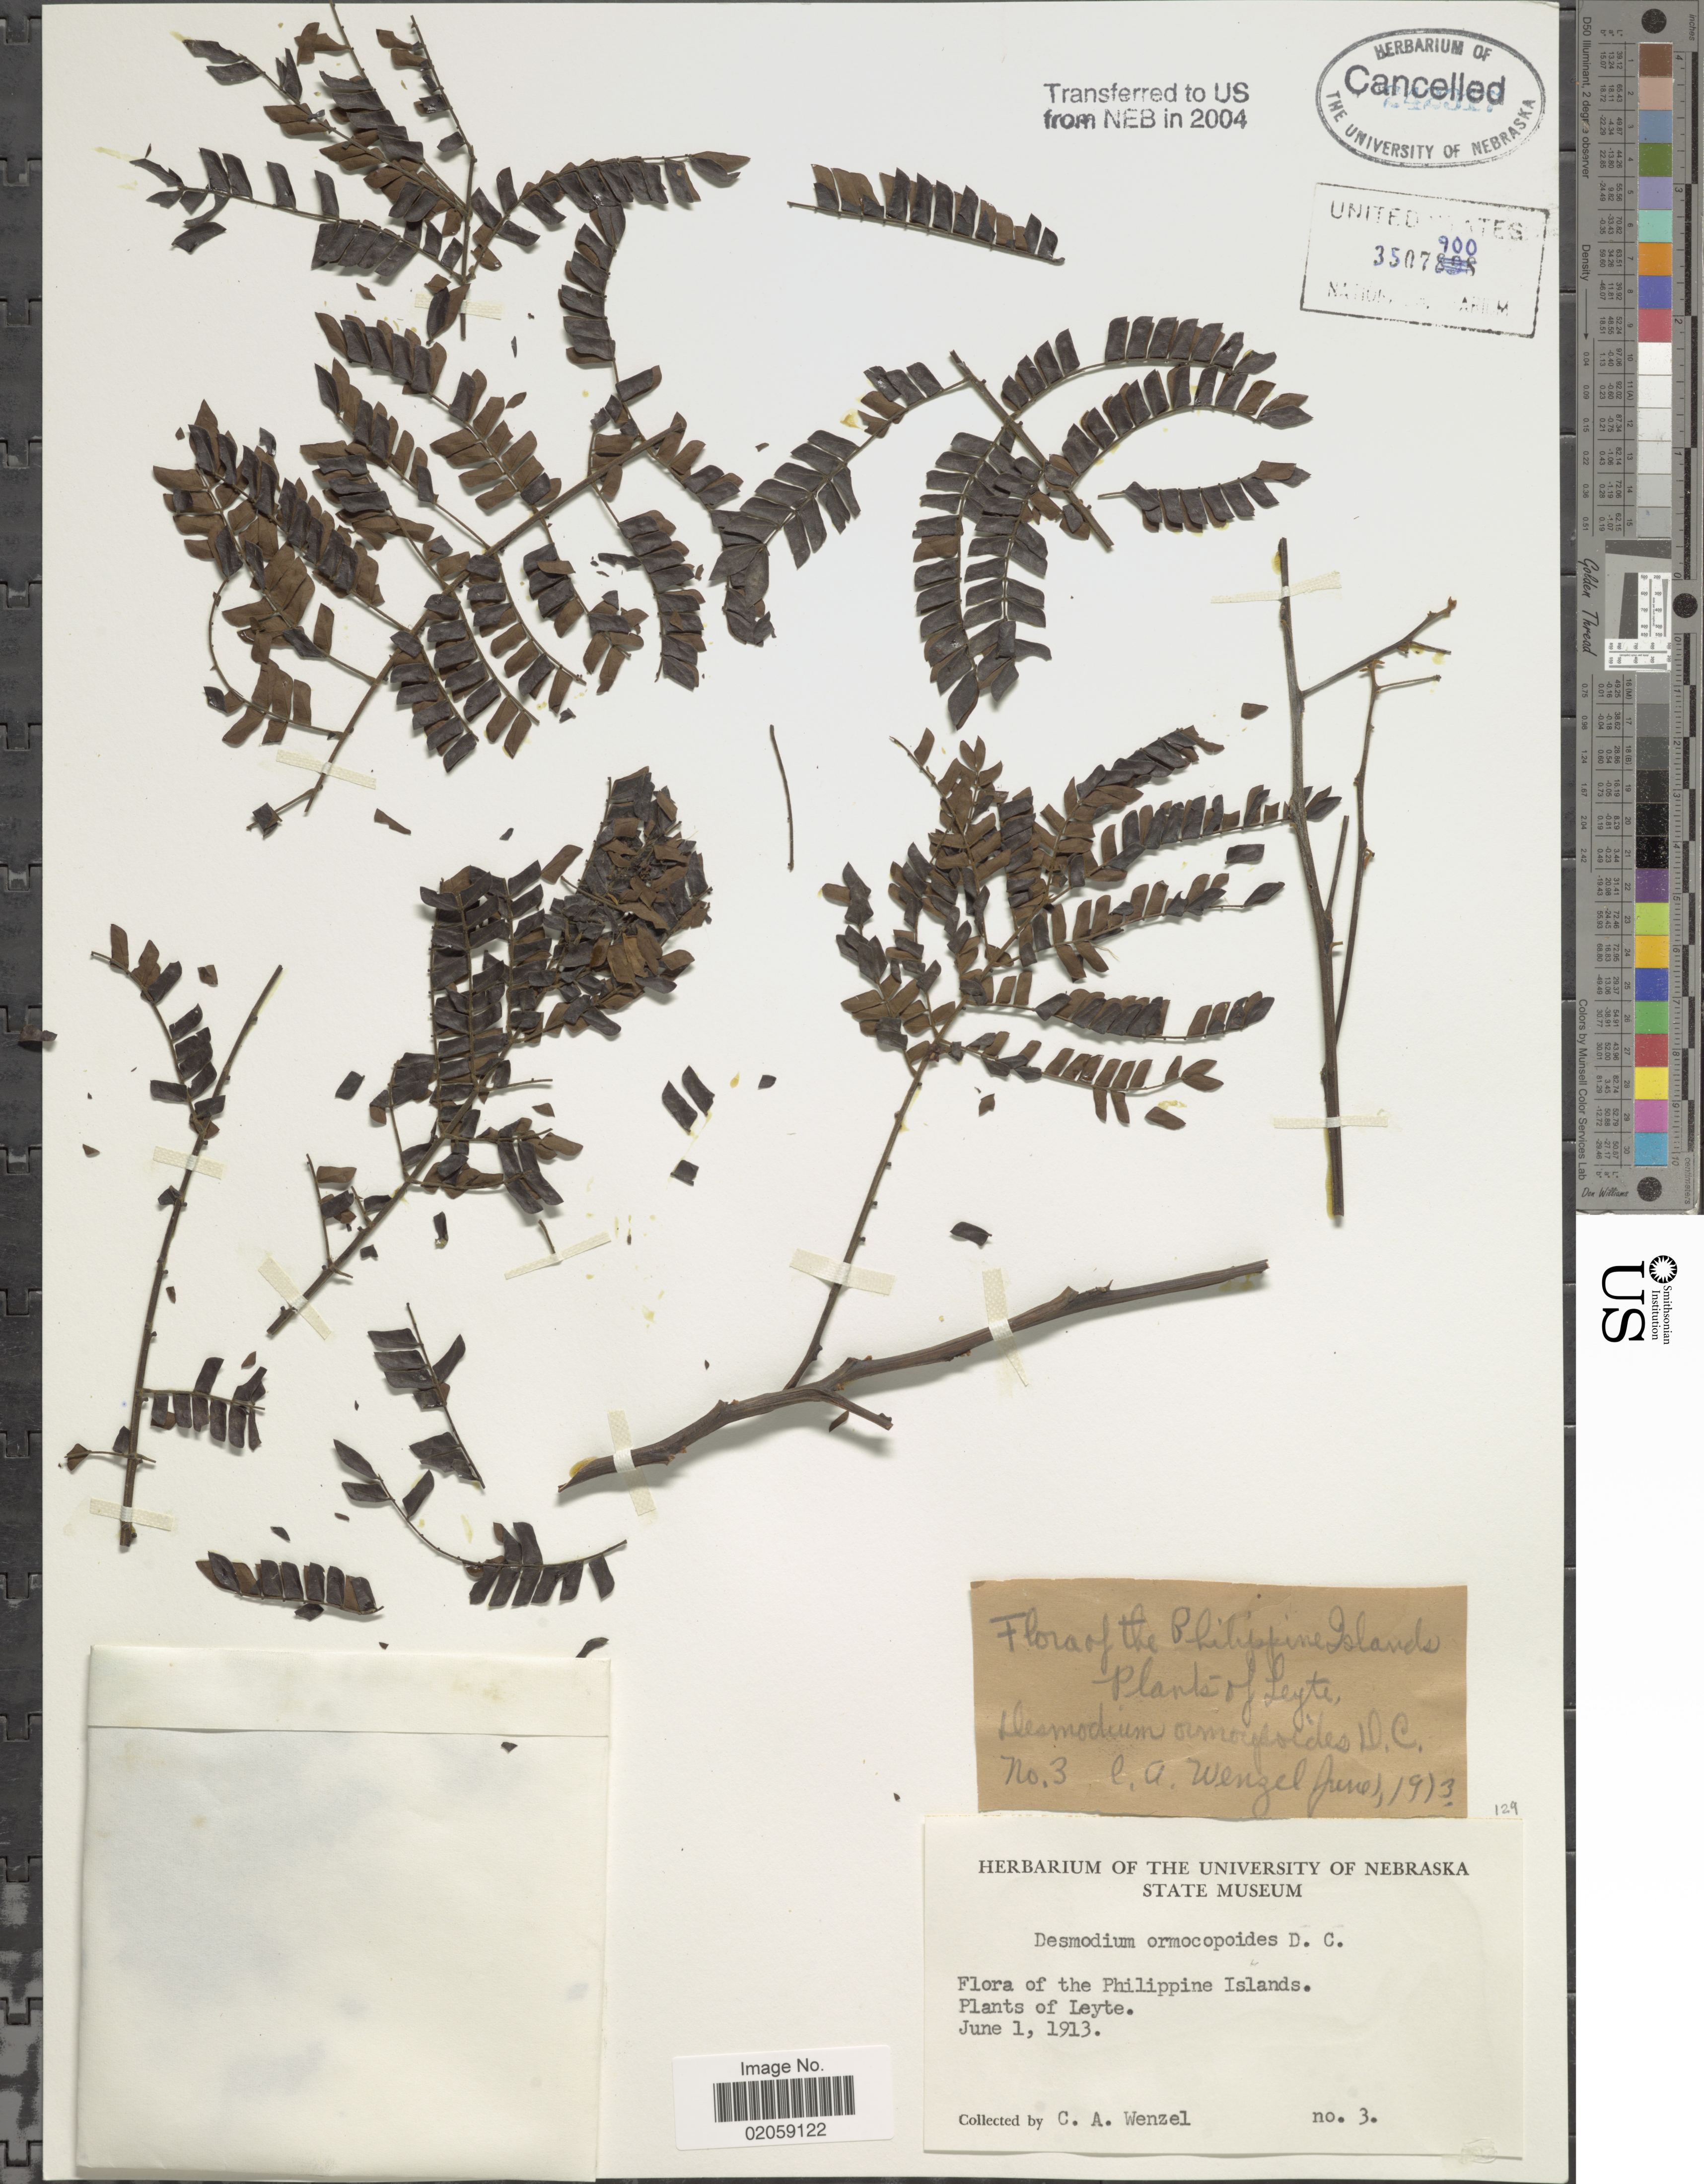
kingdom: Plantae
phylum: Tracheophyta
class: Magnoliopsida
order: Fabales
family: Fabaceae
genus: Archidendron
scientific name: Archidendron clypearia var. montanum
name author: (Benth.) M. Gangop. & Chakrabarty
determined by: Strong, Mark T., (BOT), Smithsonian Institution - National Museum of Natural History (UNITED STATES)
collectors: C. Wenzel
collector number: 3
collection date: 1913-06-01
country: Philippines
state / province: Eastern Visayas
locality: Leyte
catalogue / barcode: US 3507900